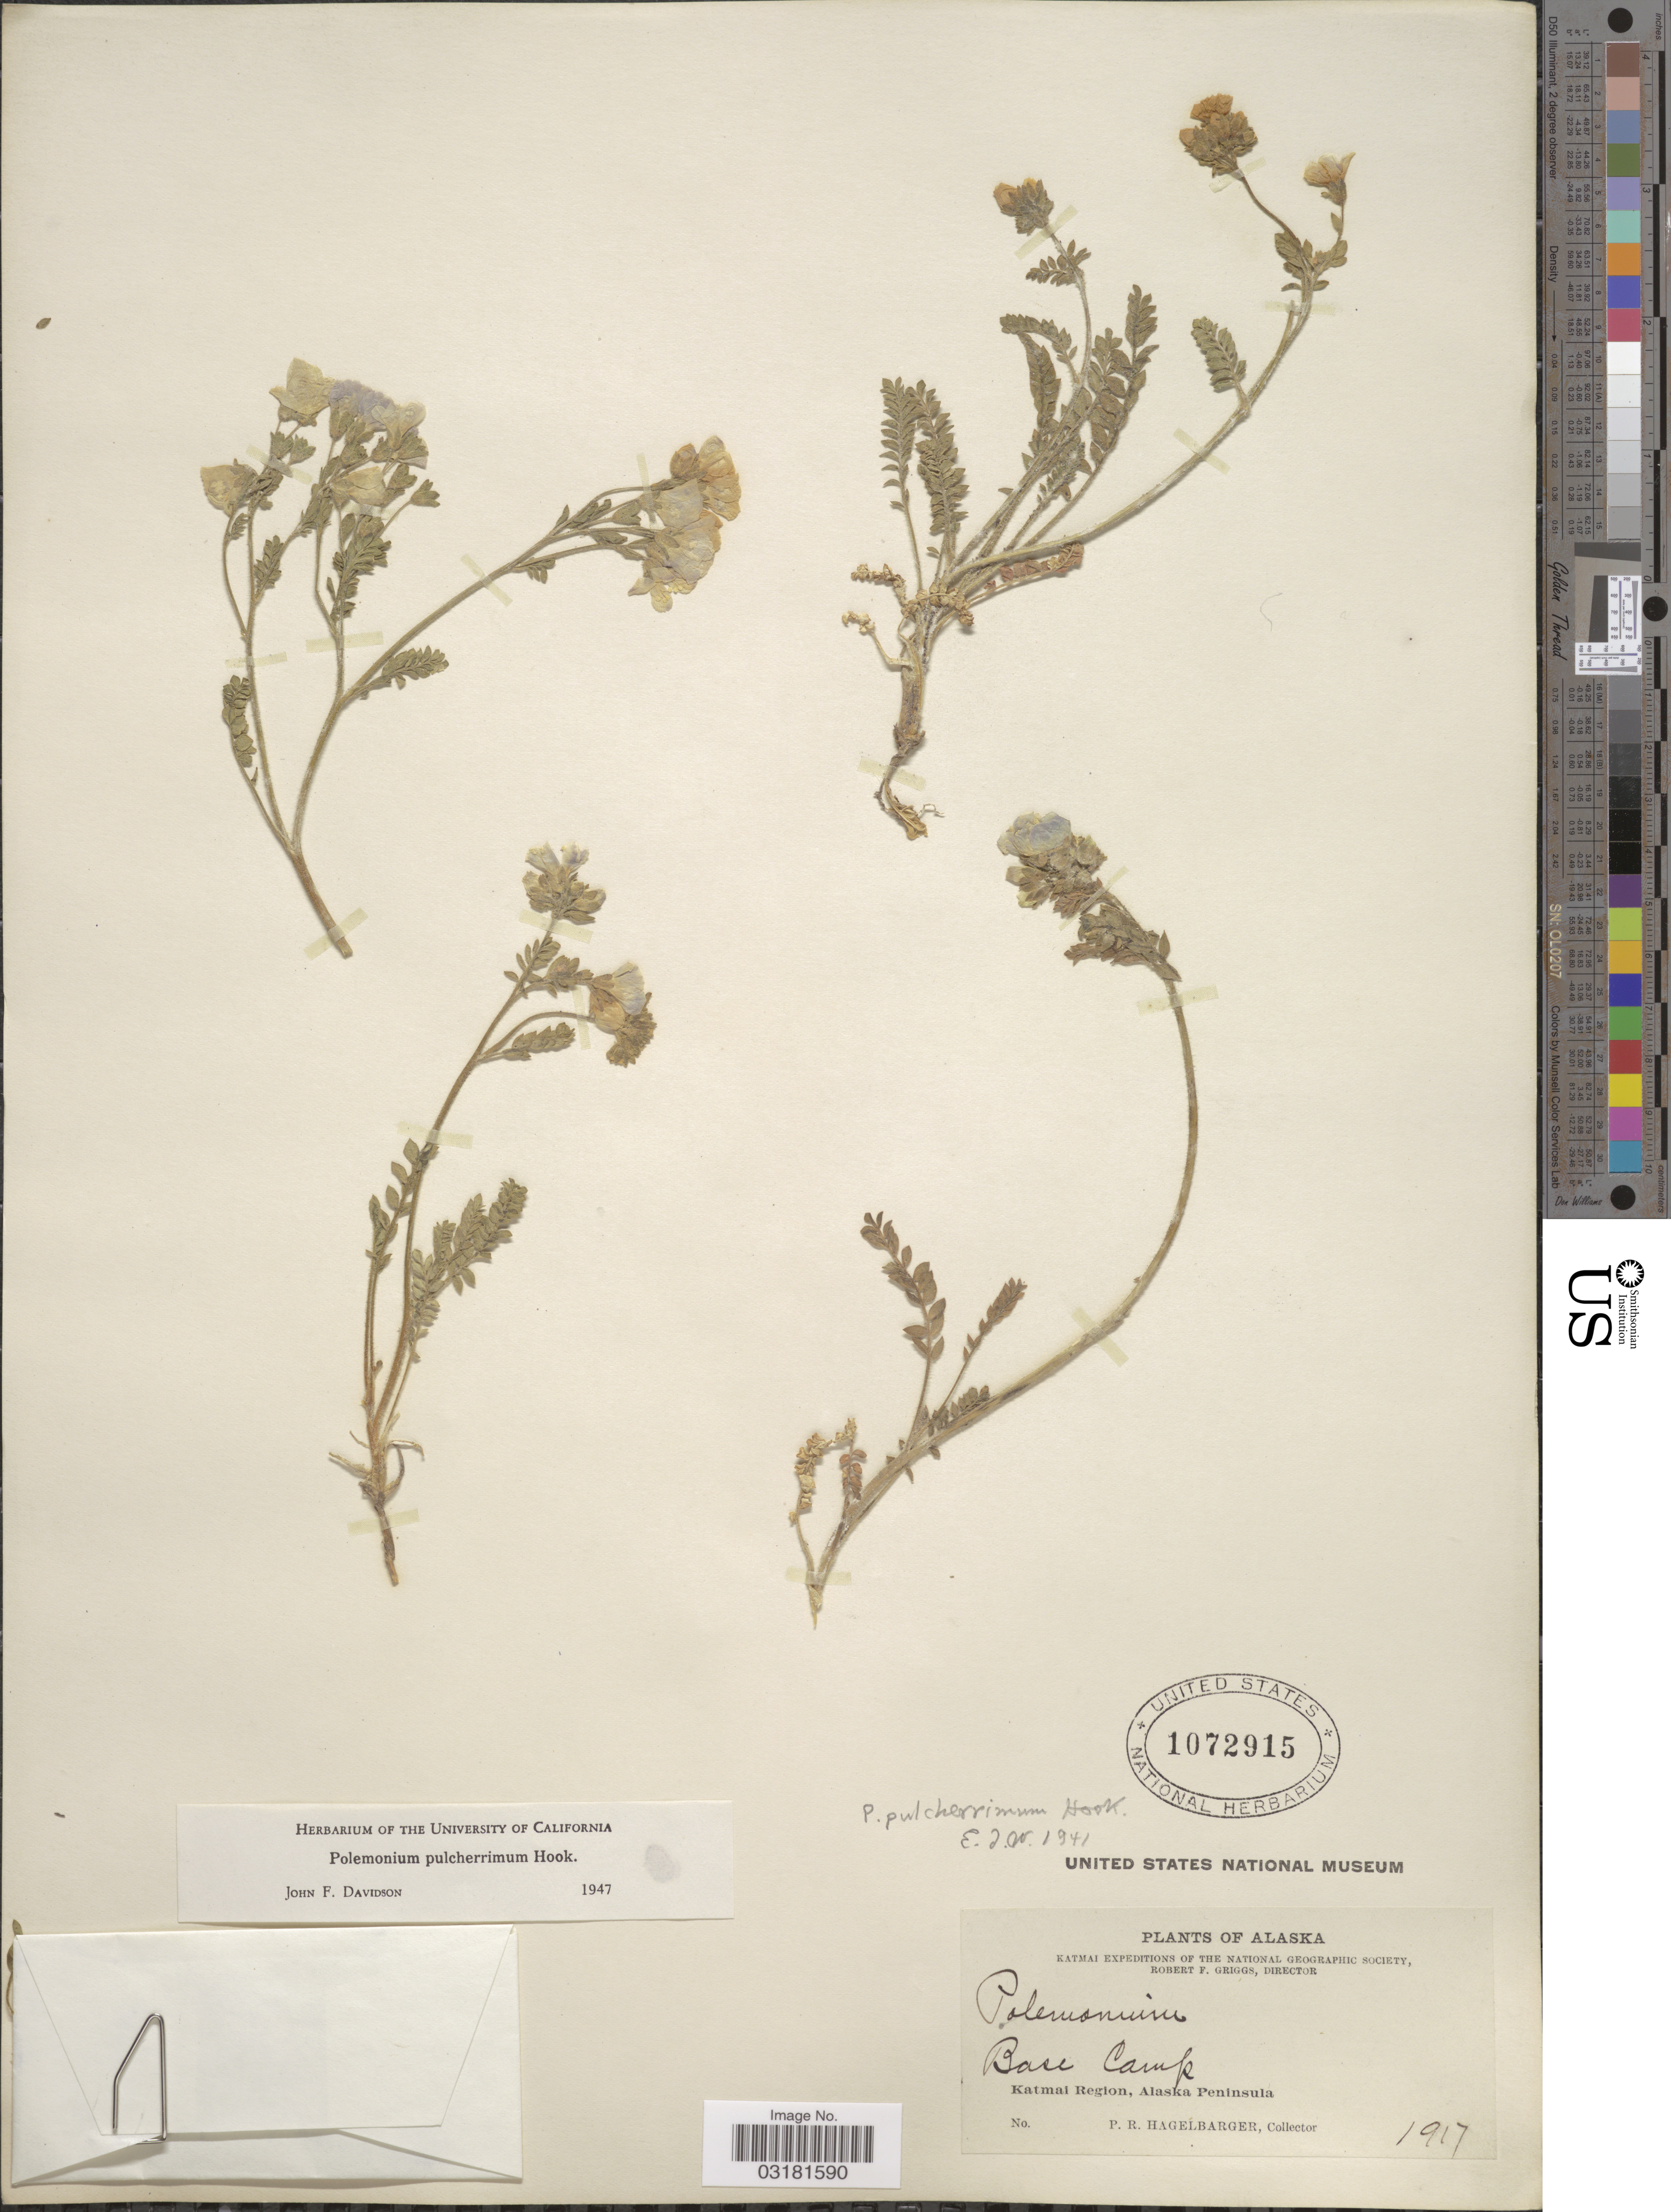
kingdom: Plantae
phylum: Tracheophyta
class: Magnoliopsida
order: Ericales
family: Polemoniaceae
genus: Polemonium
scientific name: Polemonium pulcherrimum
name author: Hook.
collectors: P. Hagelbarger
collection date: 1917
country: United States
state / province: Alaska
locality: Katmai, Base Camp, Katmai Region, Alaska Peninsula.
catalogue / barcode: US 1072915